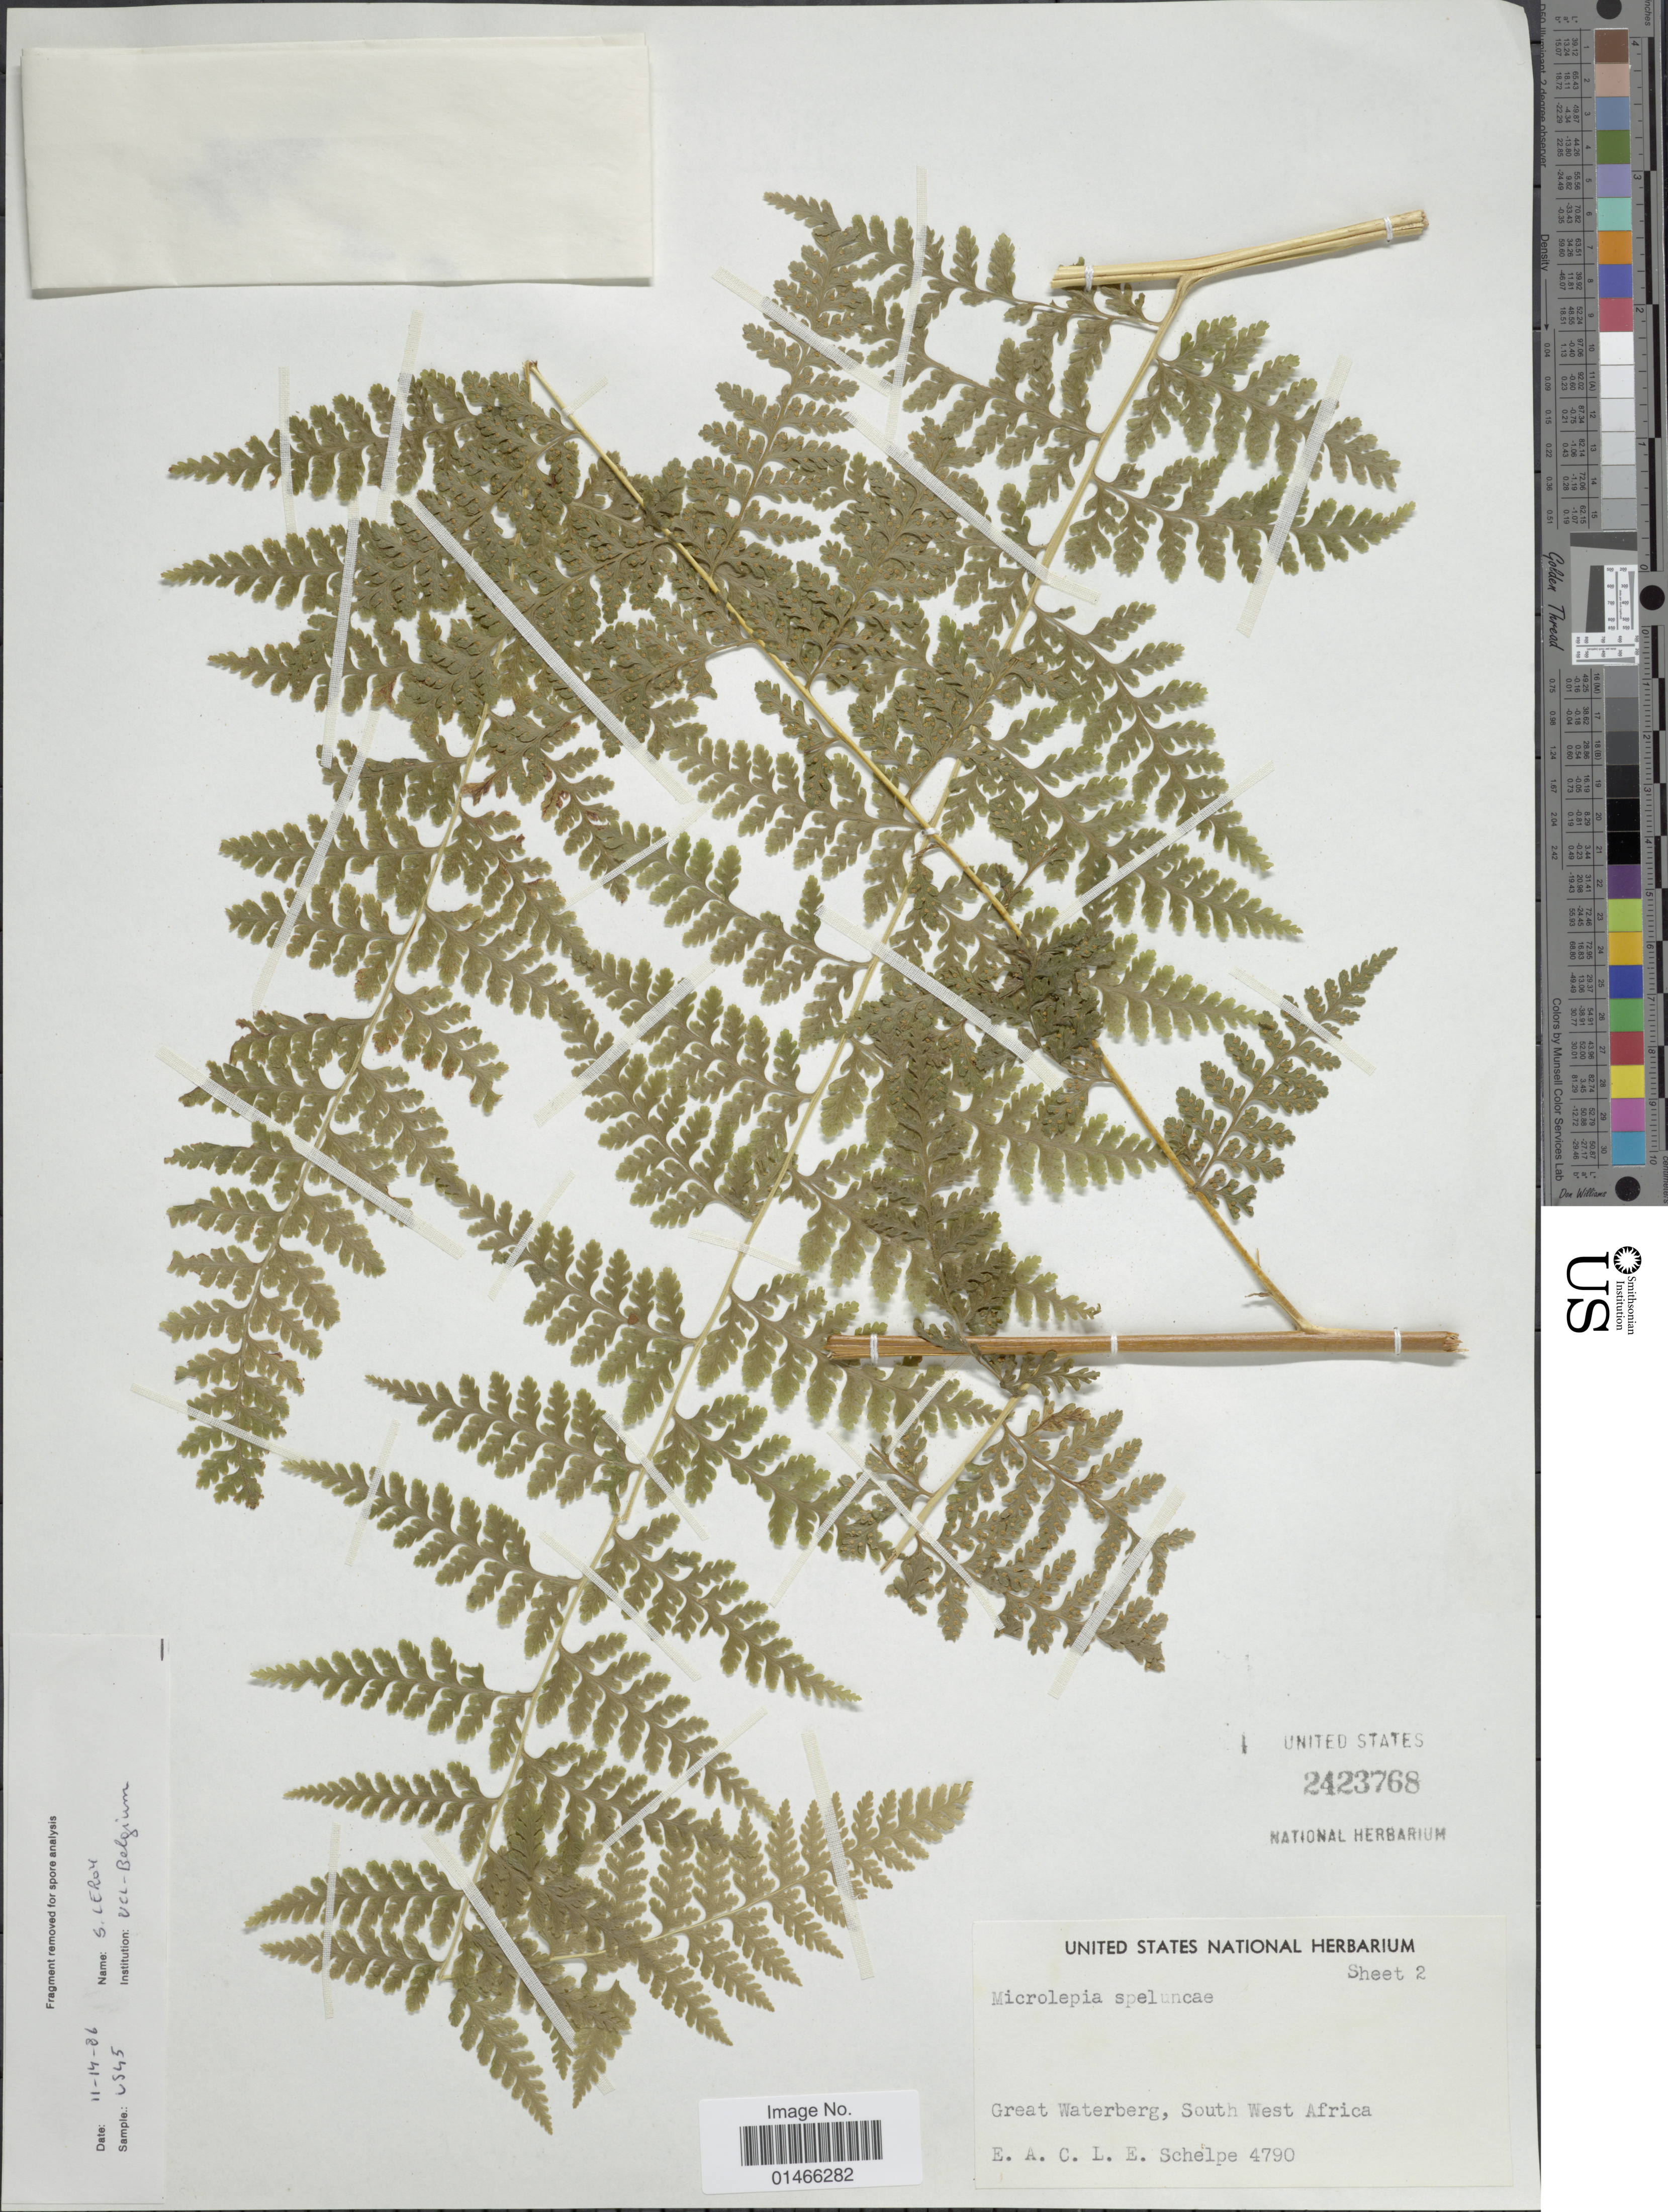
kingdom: Plantae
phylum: Tracheophyta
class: Polypodiopsida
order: Polypodiales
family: Dennstaedtiaceae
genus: Microlepia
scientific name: Microlepia speluncae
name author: (L.) T. Moore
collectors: E. A. C. L. E. Schelpe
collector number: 4790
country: Namibia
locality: Great Waterberg, South West Africa.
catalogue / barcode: US 2423768